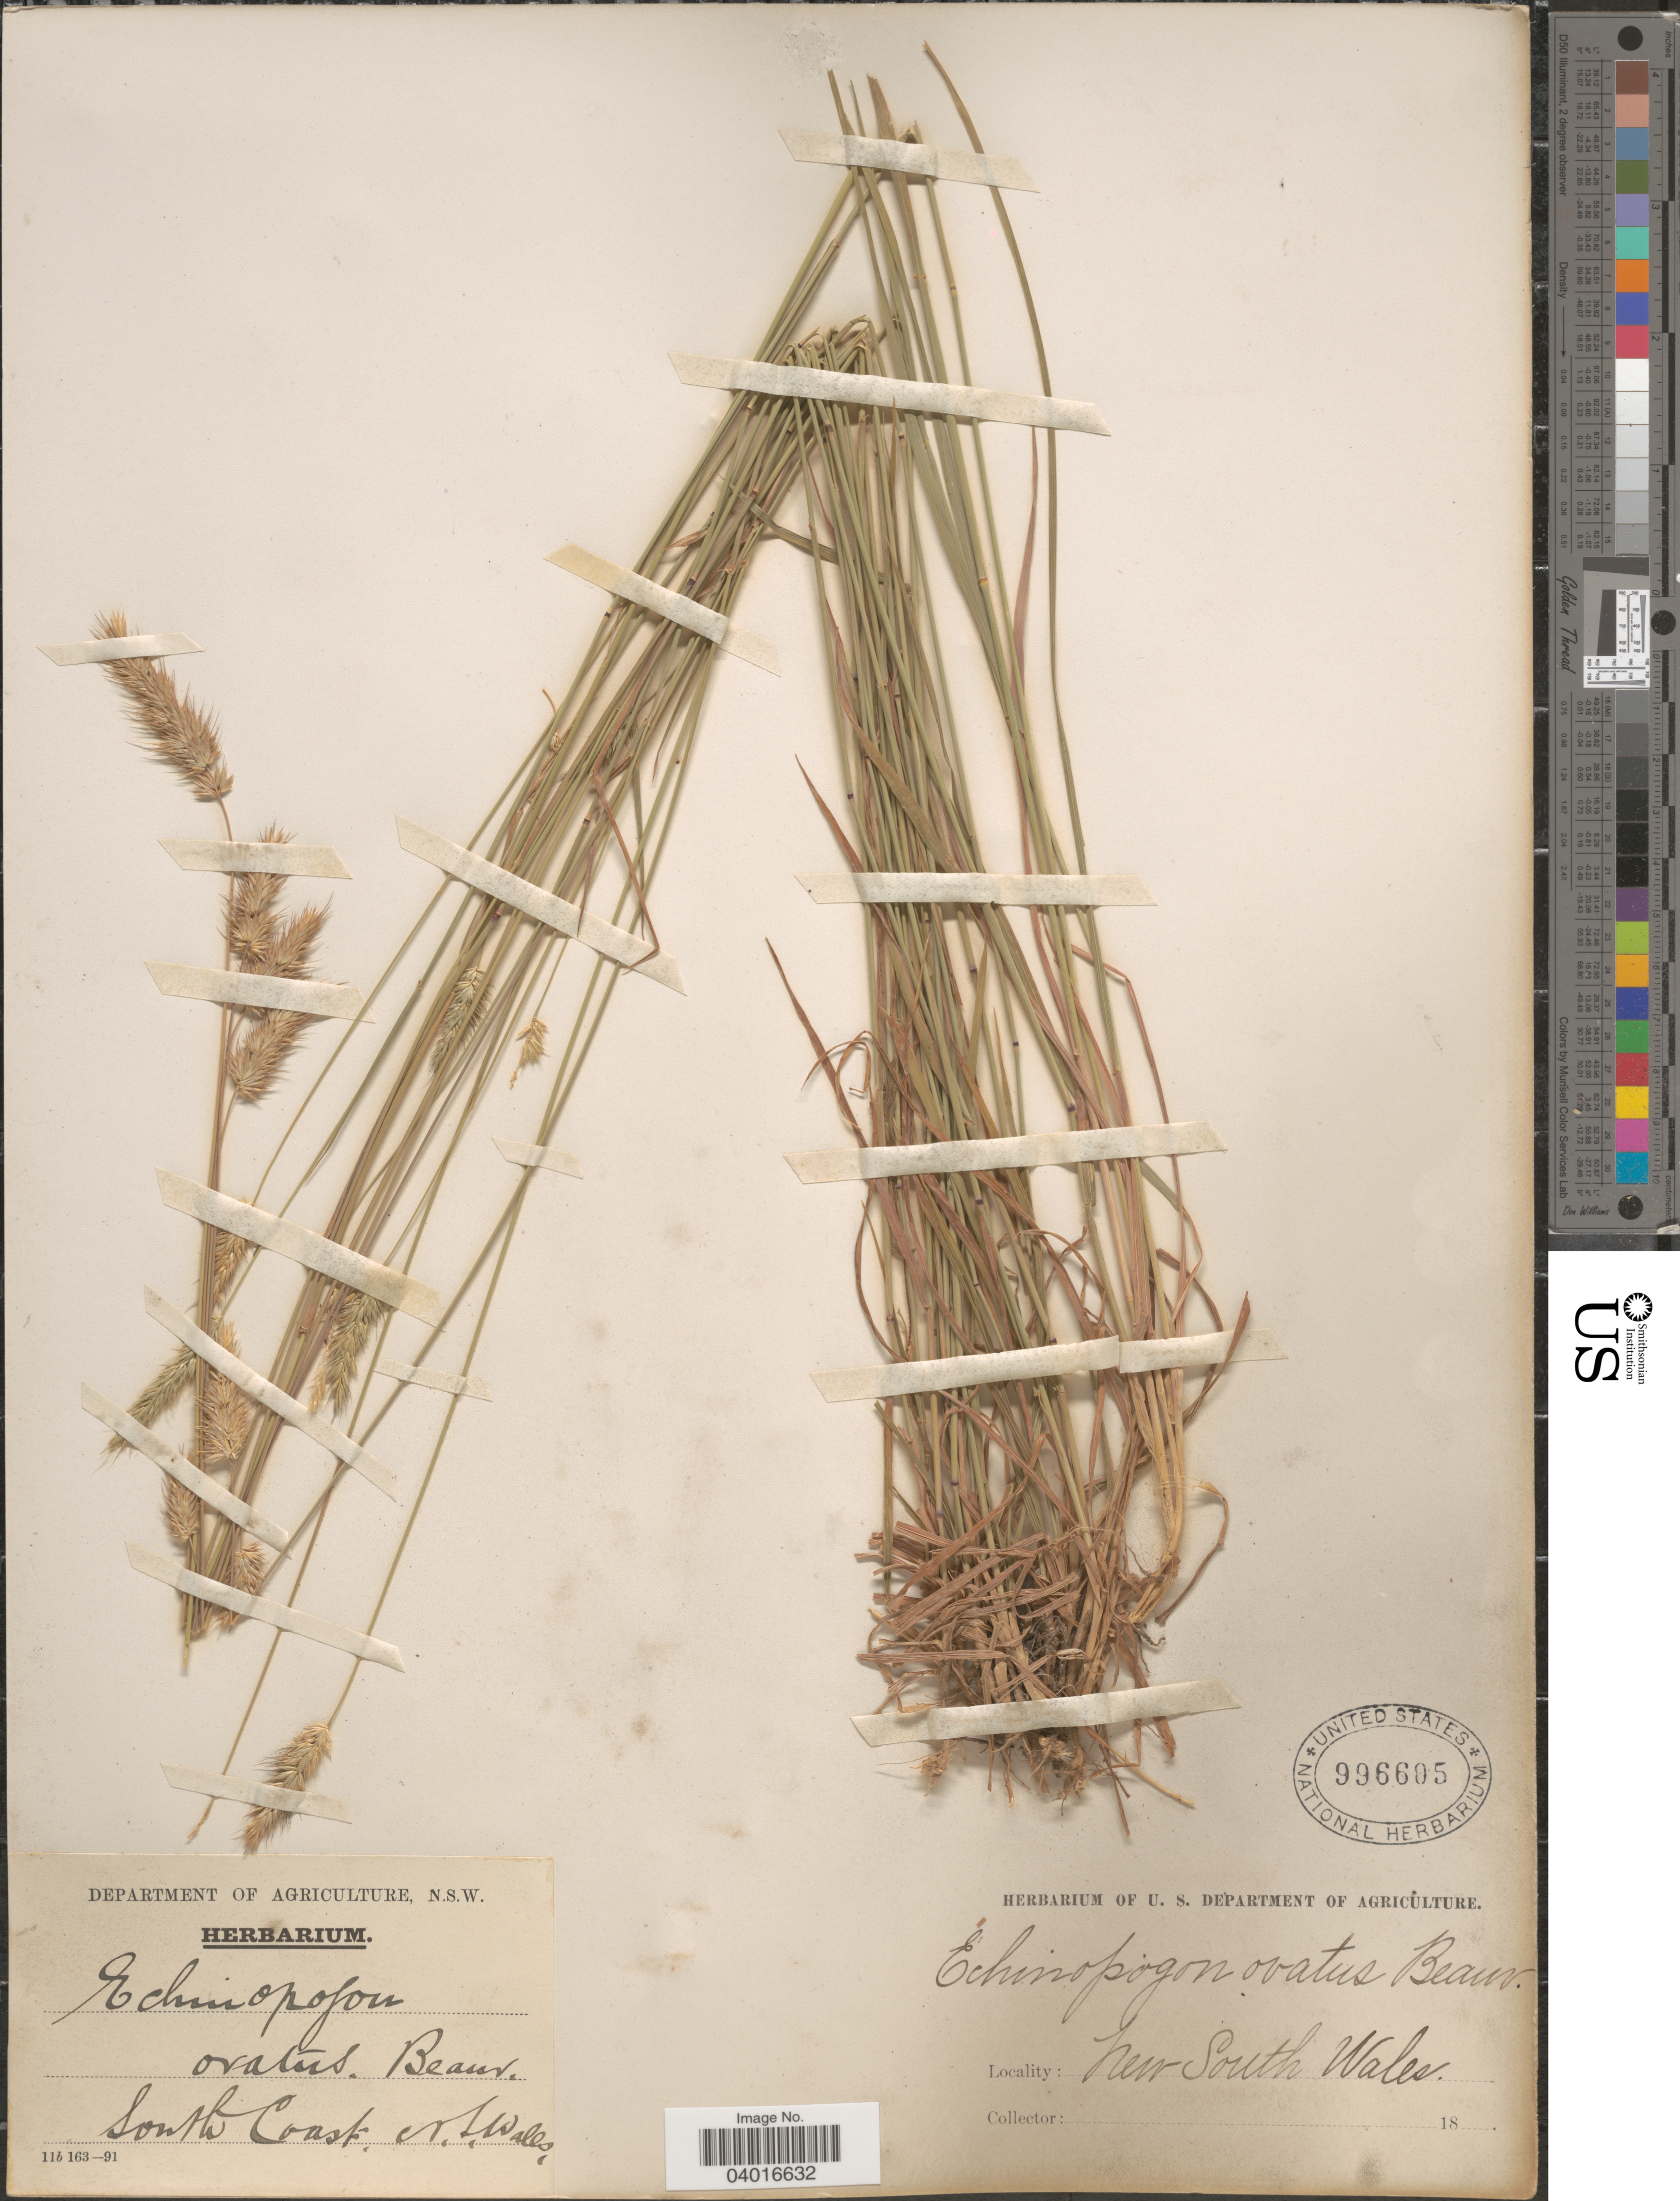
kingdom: Plantae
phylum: Tracheophyta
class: Liliopsida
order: Poales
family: Poaceae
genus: Echinopogon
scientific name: Echinopogon caespitosus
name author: C.E. Hubb.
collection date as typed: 18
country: Australia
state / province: New South Wales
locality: South Coast.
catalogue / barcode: US 996605